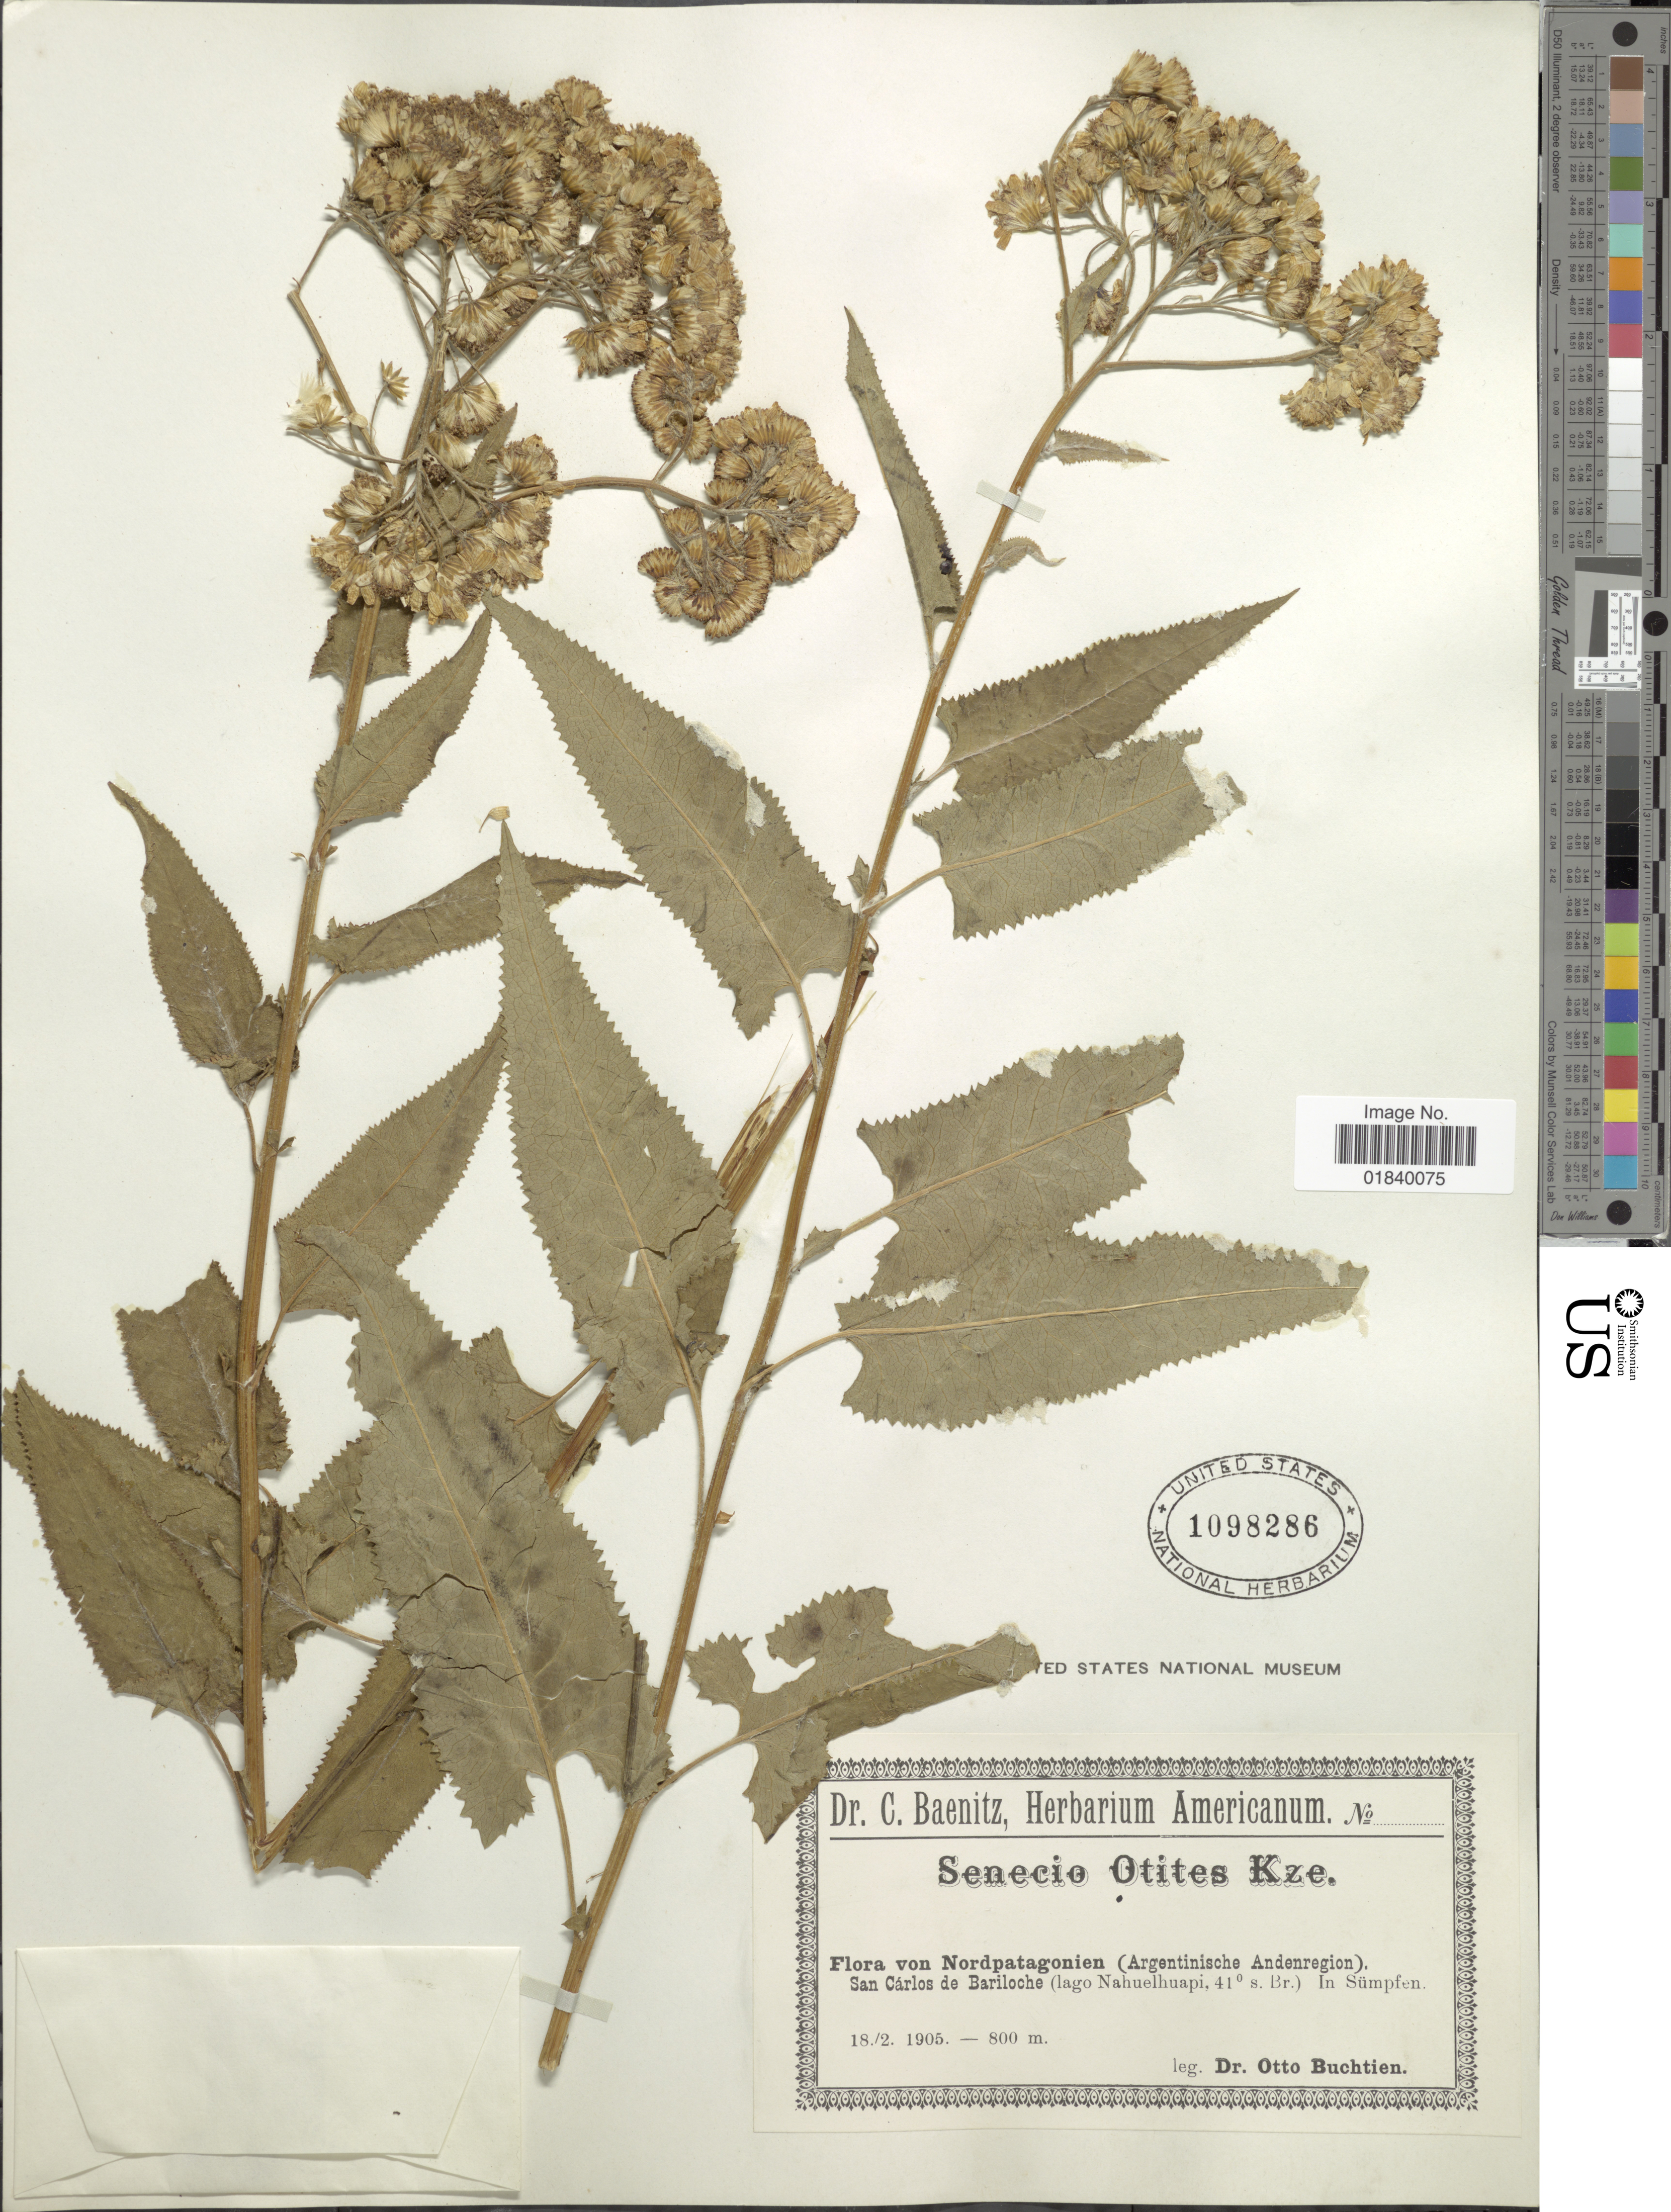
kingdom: Plantae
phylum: Tracheophyta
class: Magnoliopsida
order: Asterales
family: Asteraceae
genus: Senecio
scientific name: Senecio otites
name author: Kunze & DC.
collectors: O. Buchtien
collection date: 1905-02-18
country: Argentina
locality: Nordpatagonien (Argentinische Andenregion). San Carlos Bariloche (lago Nahuelhuapi).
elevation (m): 800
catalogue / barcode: US 1098286